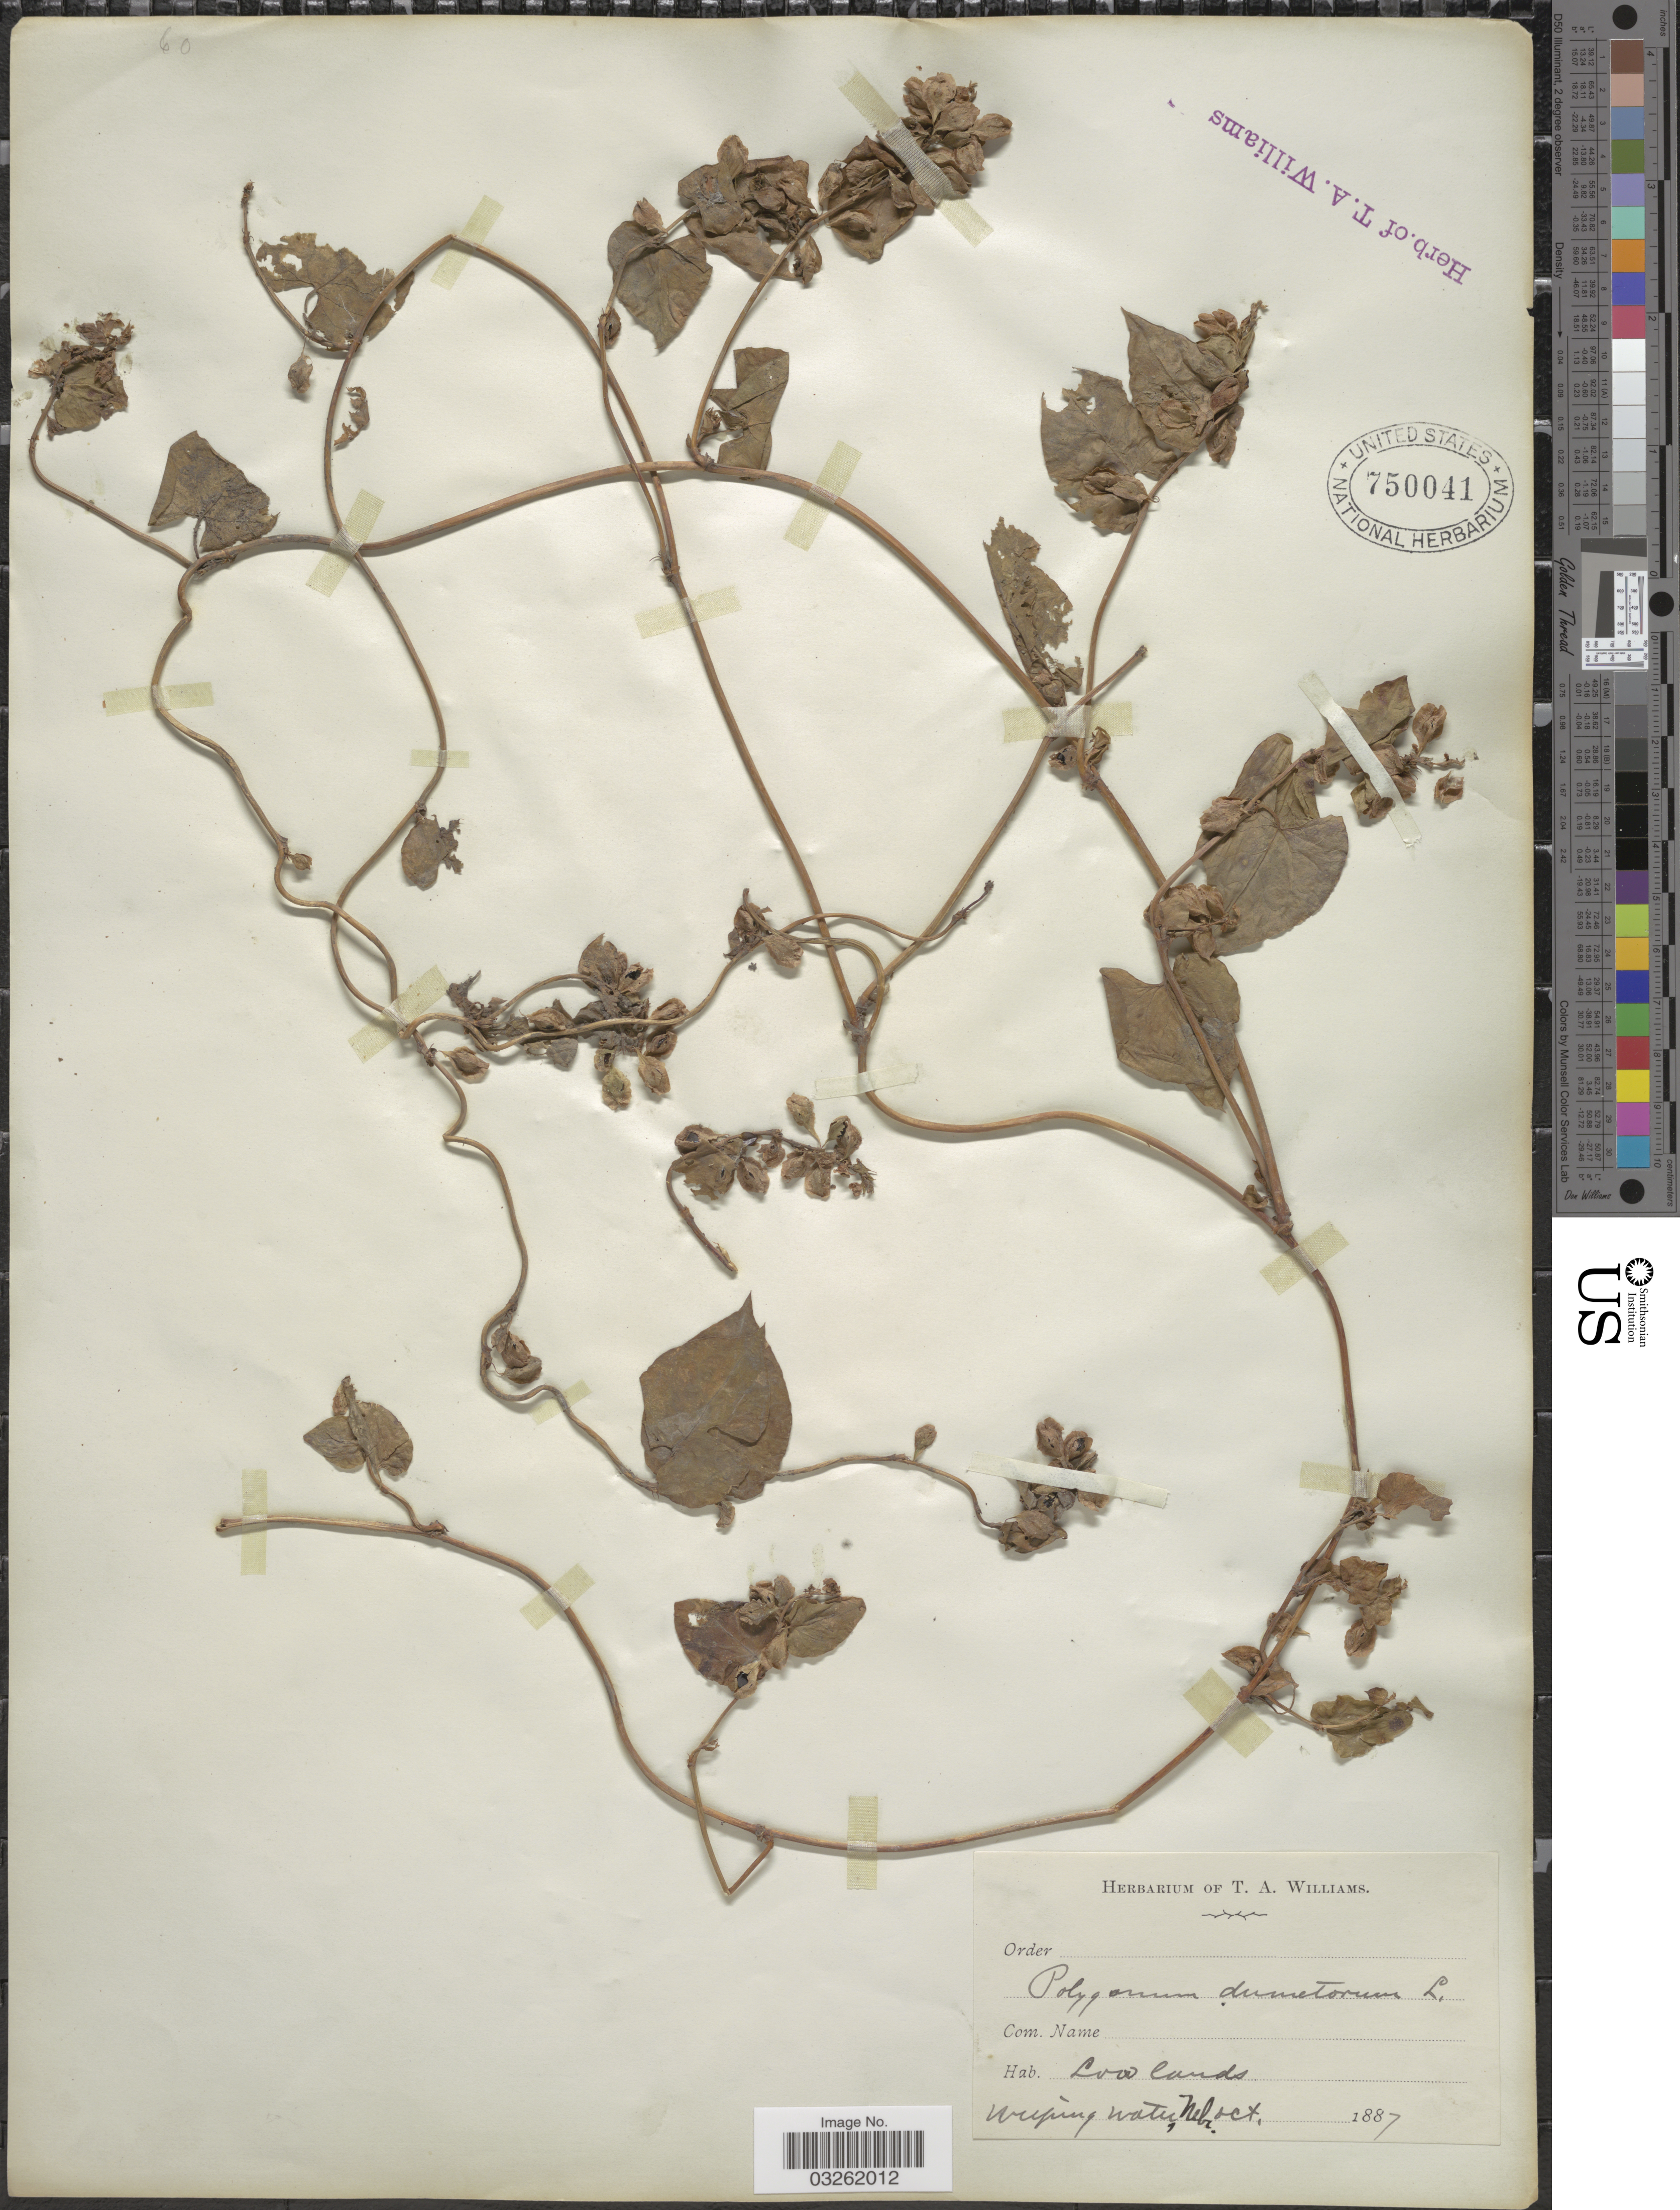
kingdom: Plantae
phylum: Tracheophyta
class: Magnoliopsida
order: Caryophyllales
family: Polygonaceae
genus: Fallopia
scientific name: Fallopia scandens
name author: (L.) Holub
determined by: Strong, Mark T., (BOT), Smithsonian Institution - National Museum of Natural History (UNITED STATES)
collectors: ex herb. Thos. A. Williams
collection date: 1887-10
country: United States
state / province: Nebraska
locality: Weeping Water, Nebr.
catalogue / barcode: US 750041